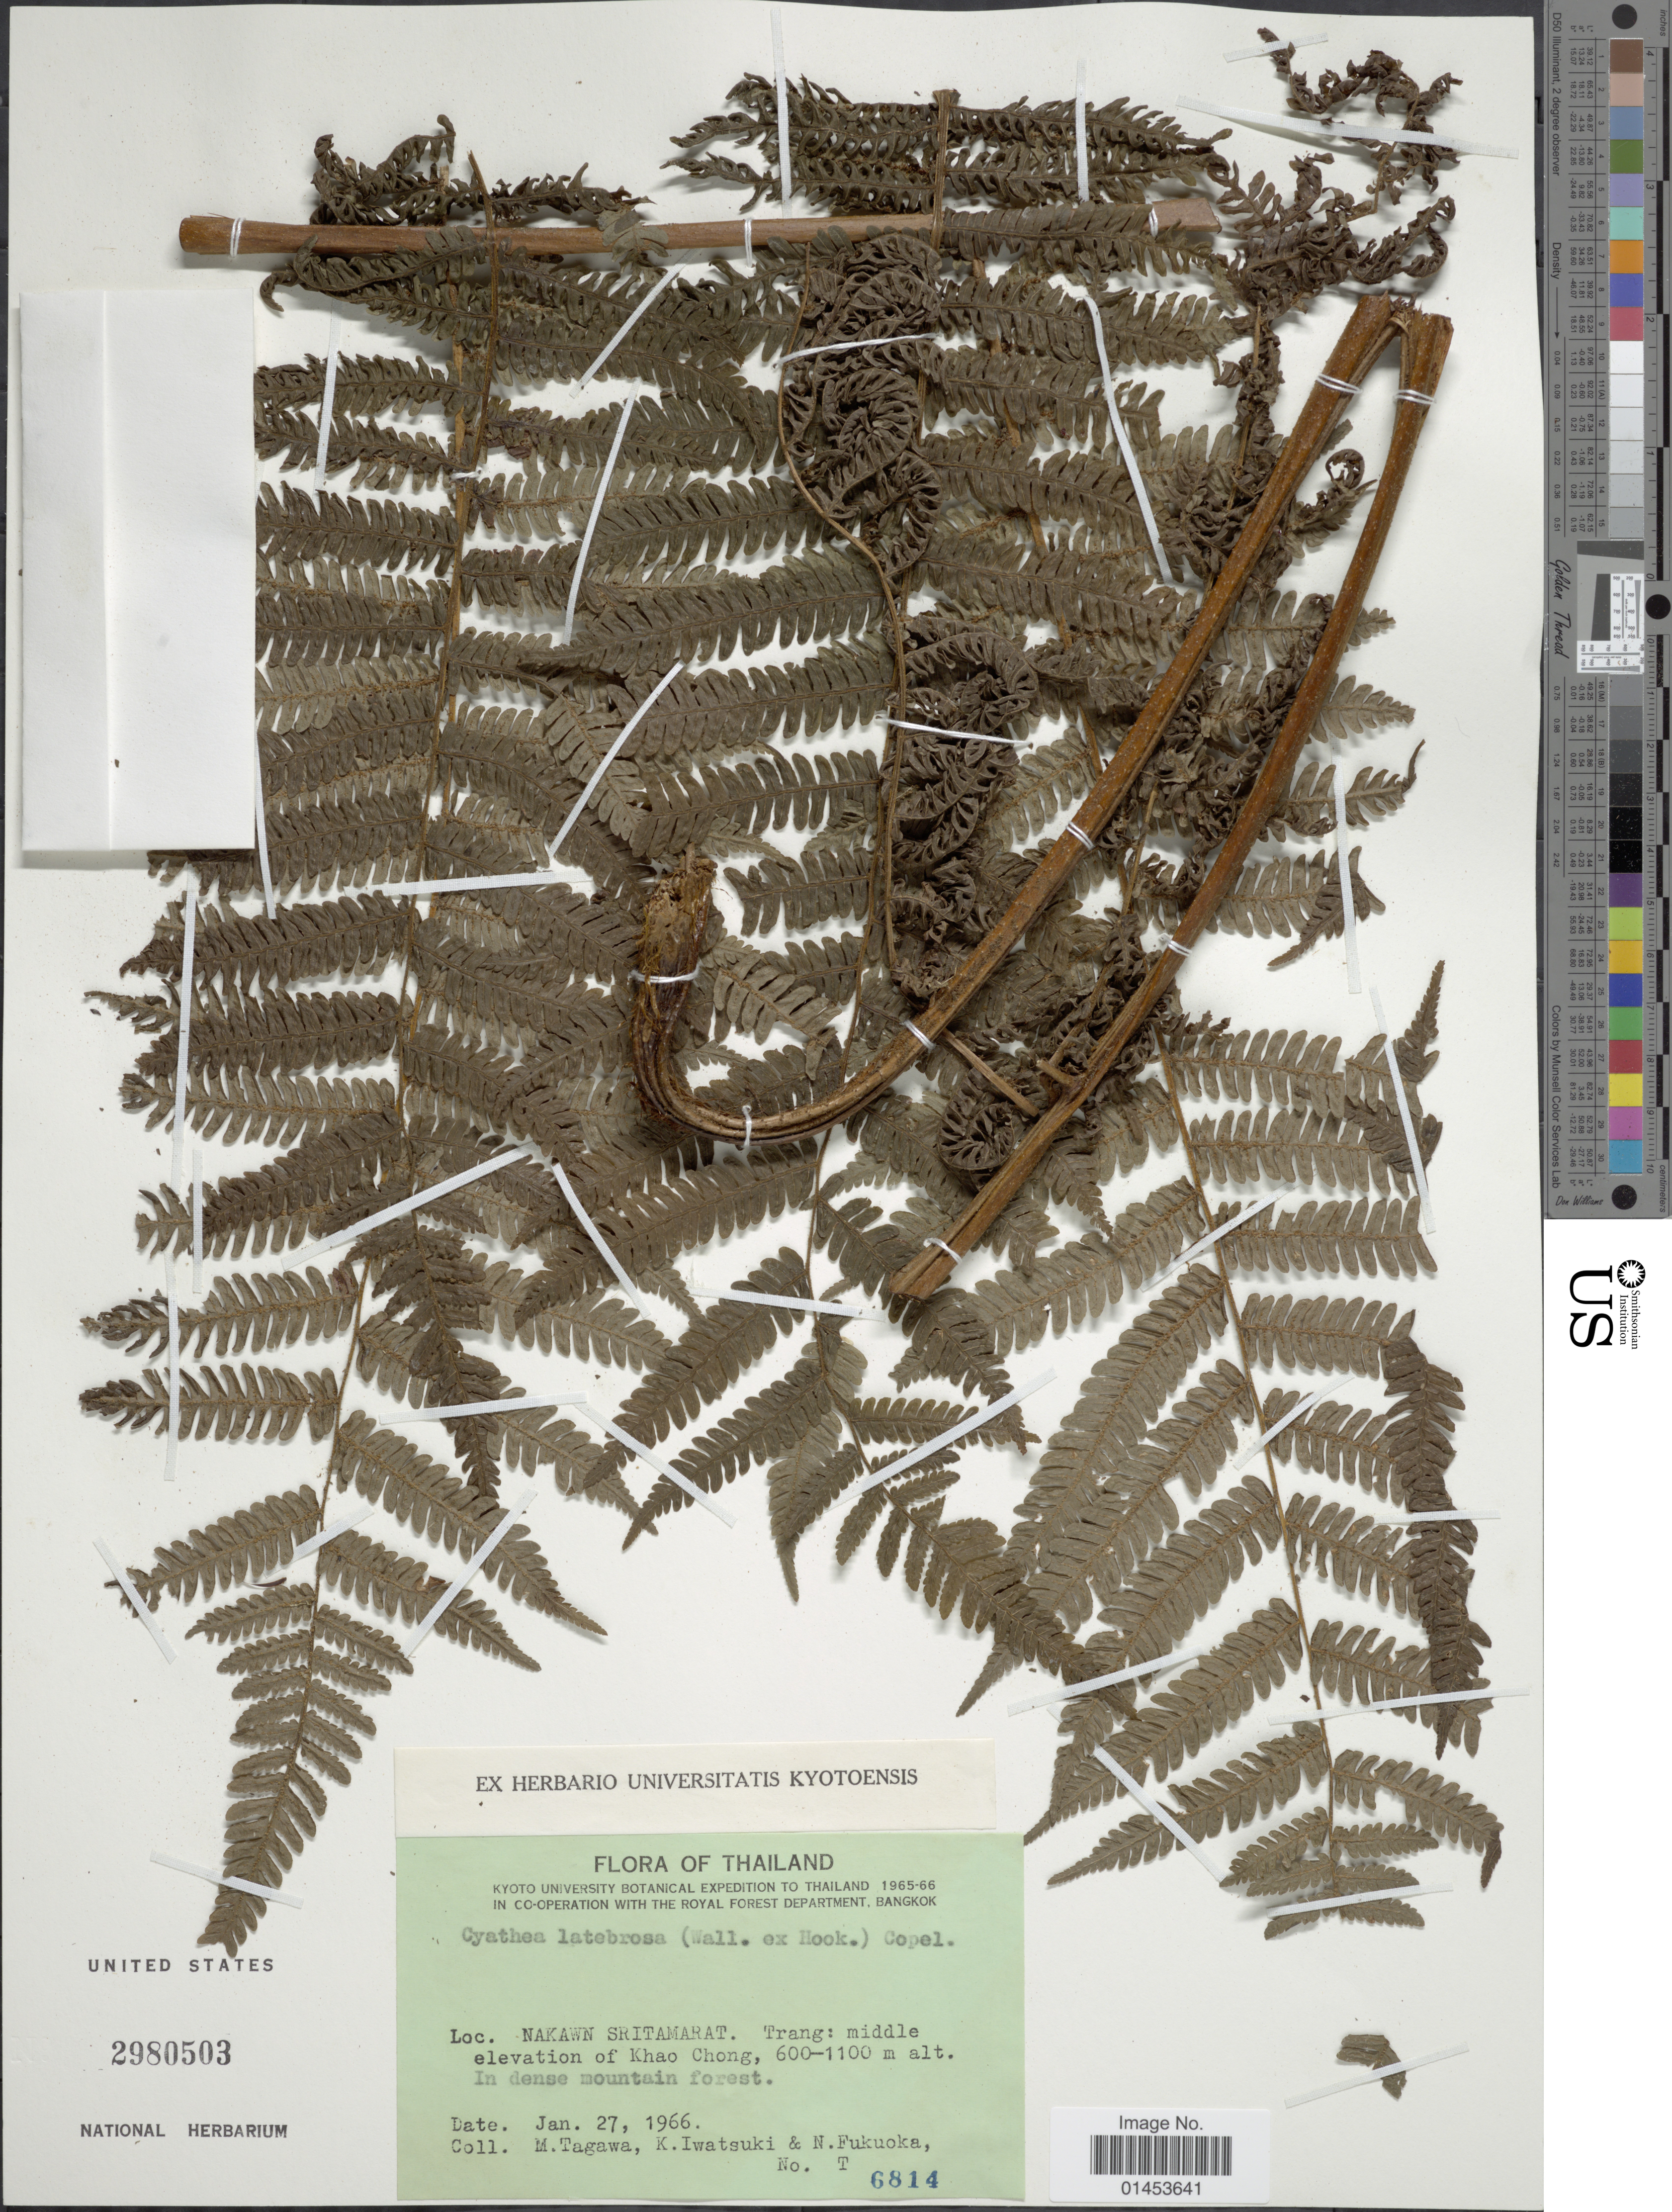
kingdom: Plantae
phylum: Tracheophyta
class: Polypodiopsida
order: Cyatheales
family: Cyatheaceae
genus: Cyathea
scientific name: Cyathea latebrosa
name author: (Wall. ex Hook.) Copel.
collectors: M. Tagawa, K. Iwatsuki & N. Fukuoka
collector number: T6814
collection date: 1966-01-27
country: Thailand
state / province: Nakhon Si Thammarat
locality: Nakawn Sritamarat, Trang: middle elevation of Khao Chong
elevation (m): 600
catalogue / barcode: US 2980503